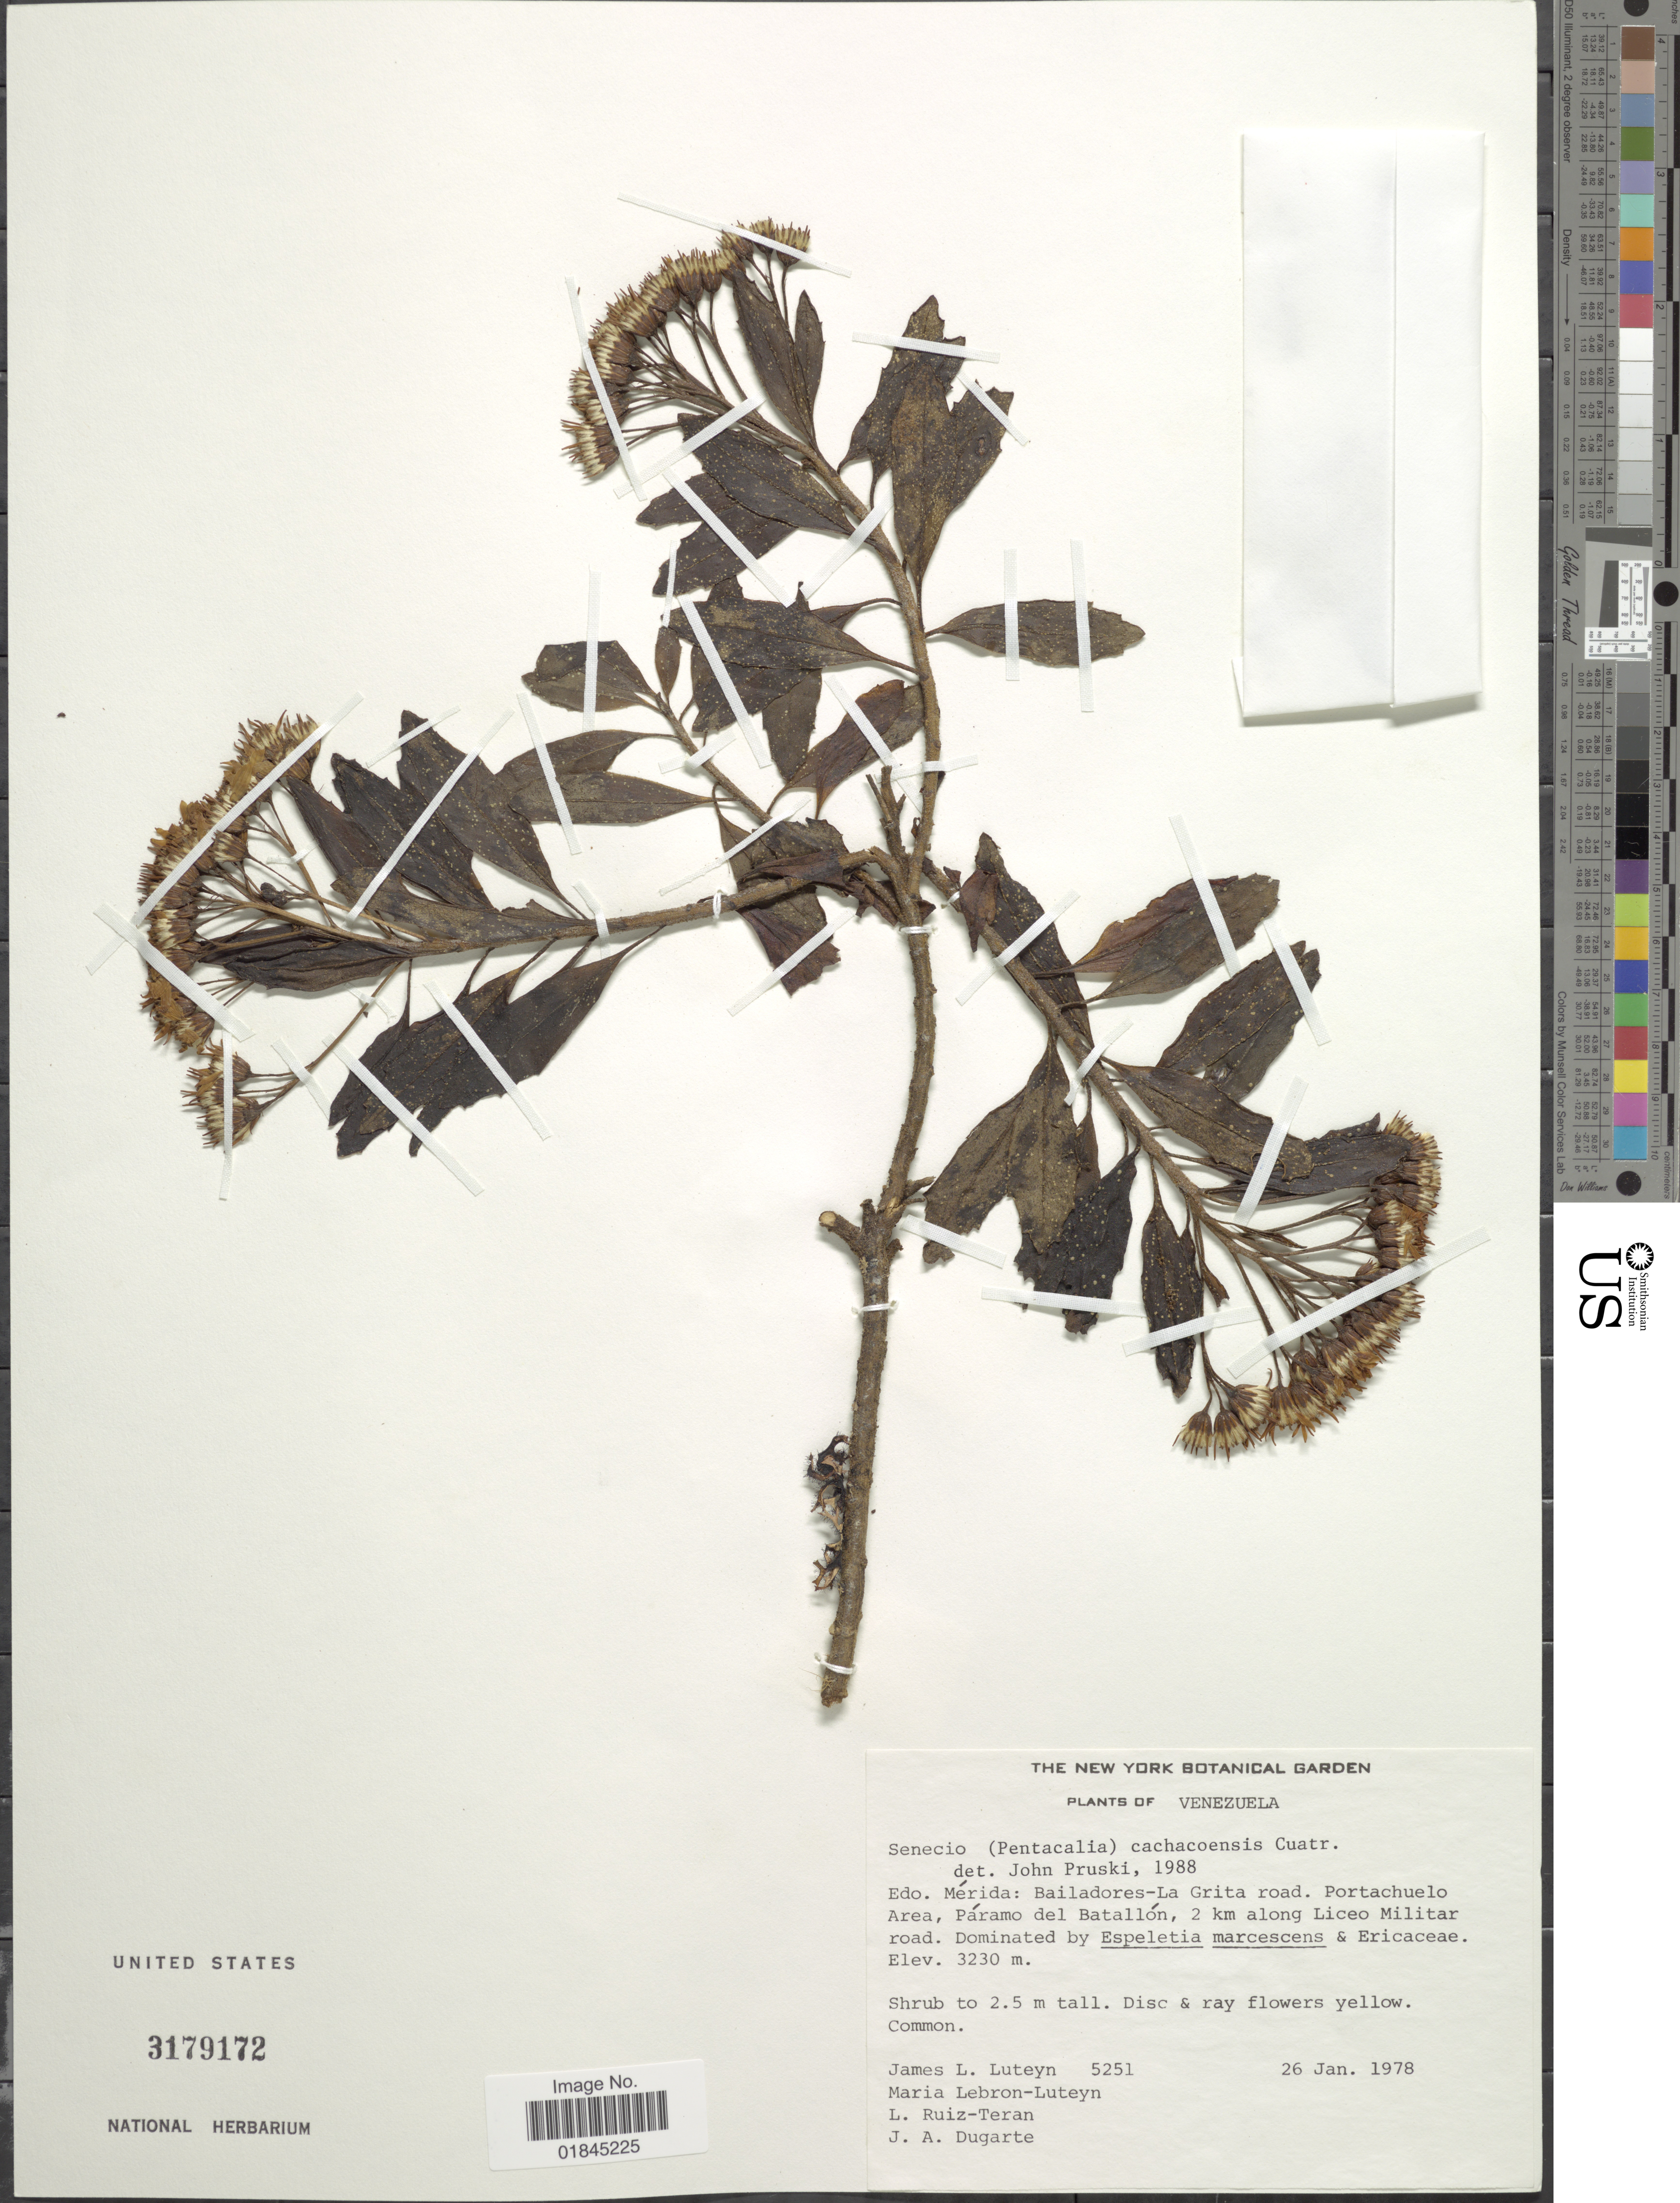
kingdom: Plantae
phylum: Tracheophyta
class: Magnoliopsida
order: Asterales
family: Asteraceae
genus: Pentacalia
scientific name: Pentacalia cachacoensis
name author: (Cuatrec.) Cuatrec.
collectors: J. L. Luteyn, M. L. Lebrón-Luteyn & J. Dugarte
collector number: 5251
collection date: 1978-01-26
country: Venezuela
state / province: Mérida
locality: Edo. Mérida: Bailadores-La Grita road. Portachuelo Area, Páramo del Batallón, 2 km along Liceo Militar road.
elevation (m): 3230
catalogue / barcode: US 3179172